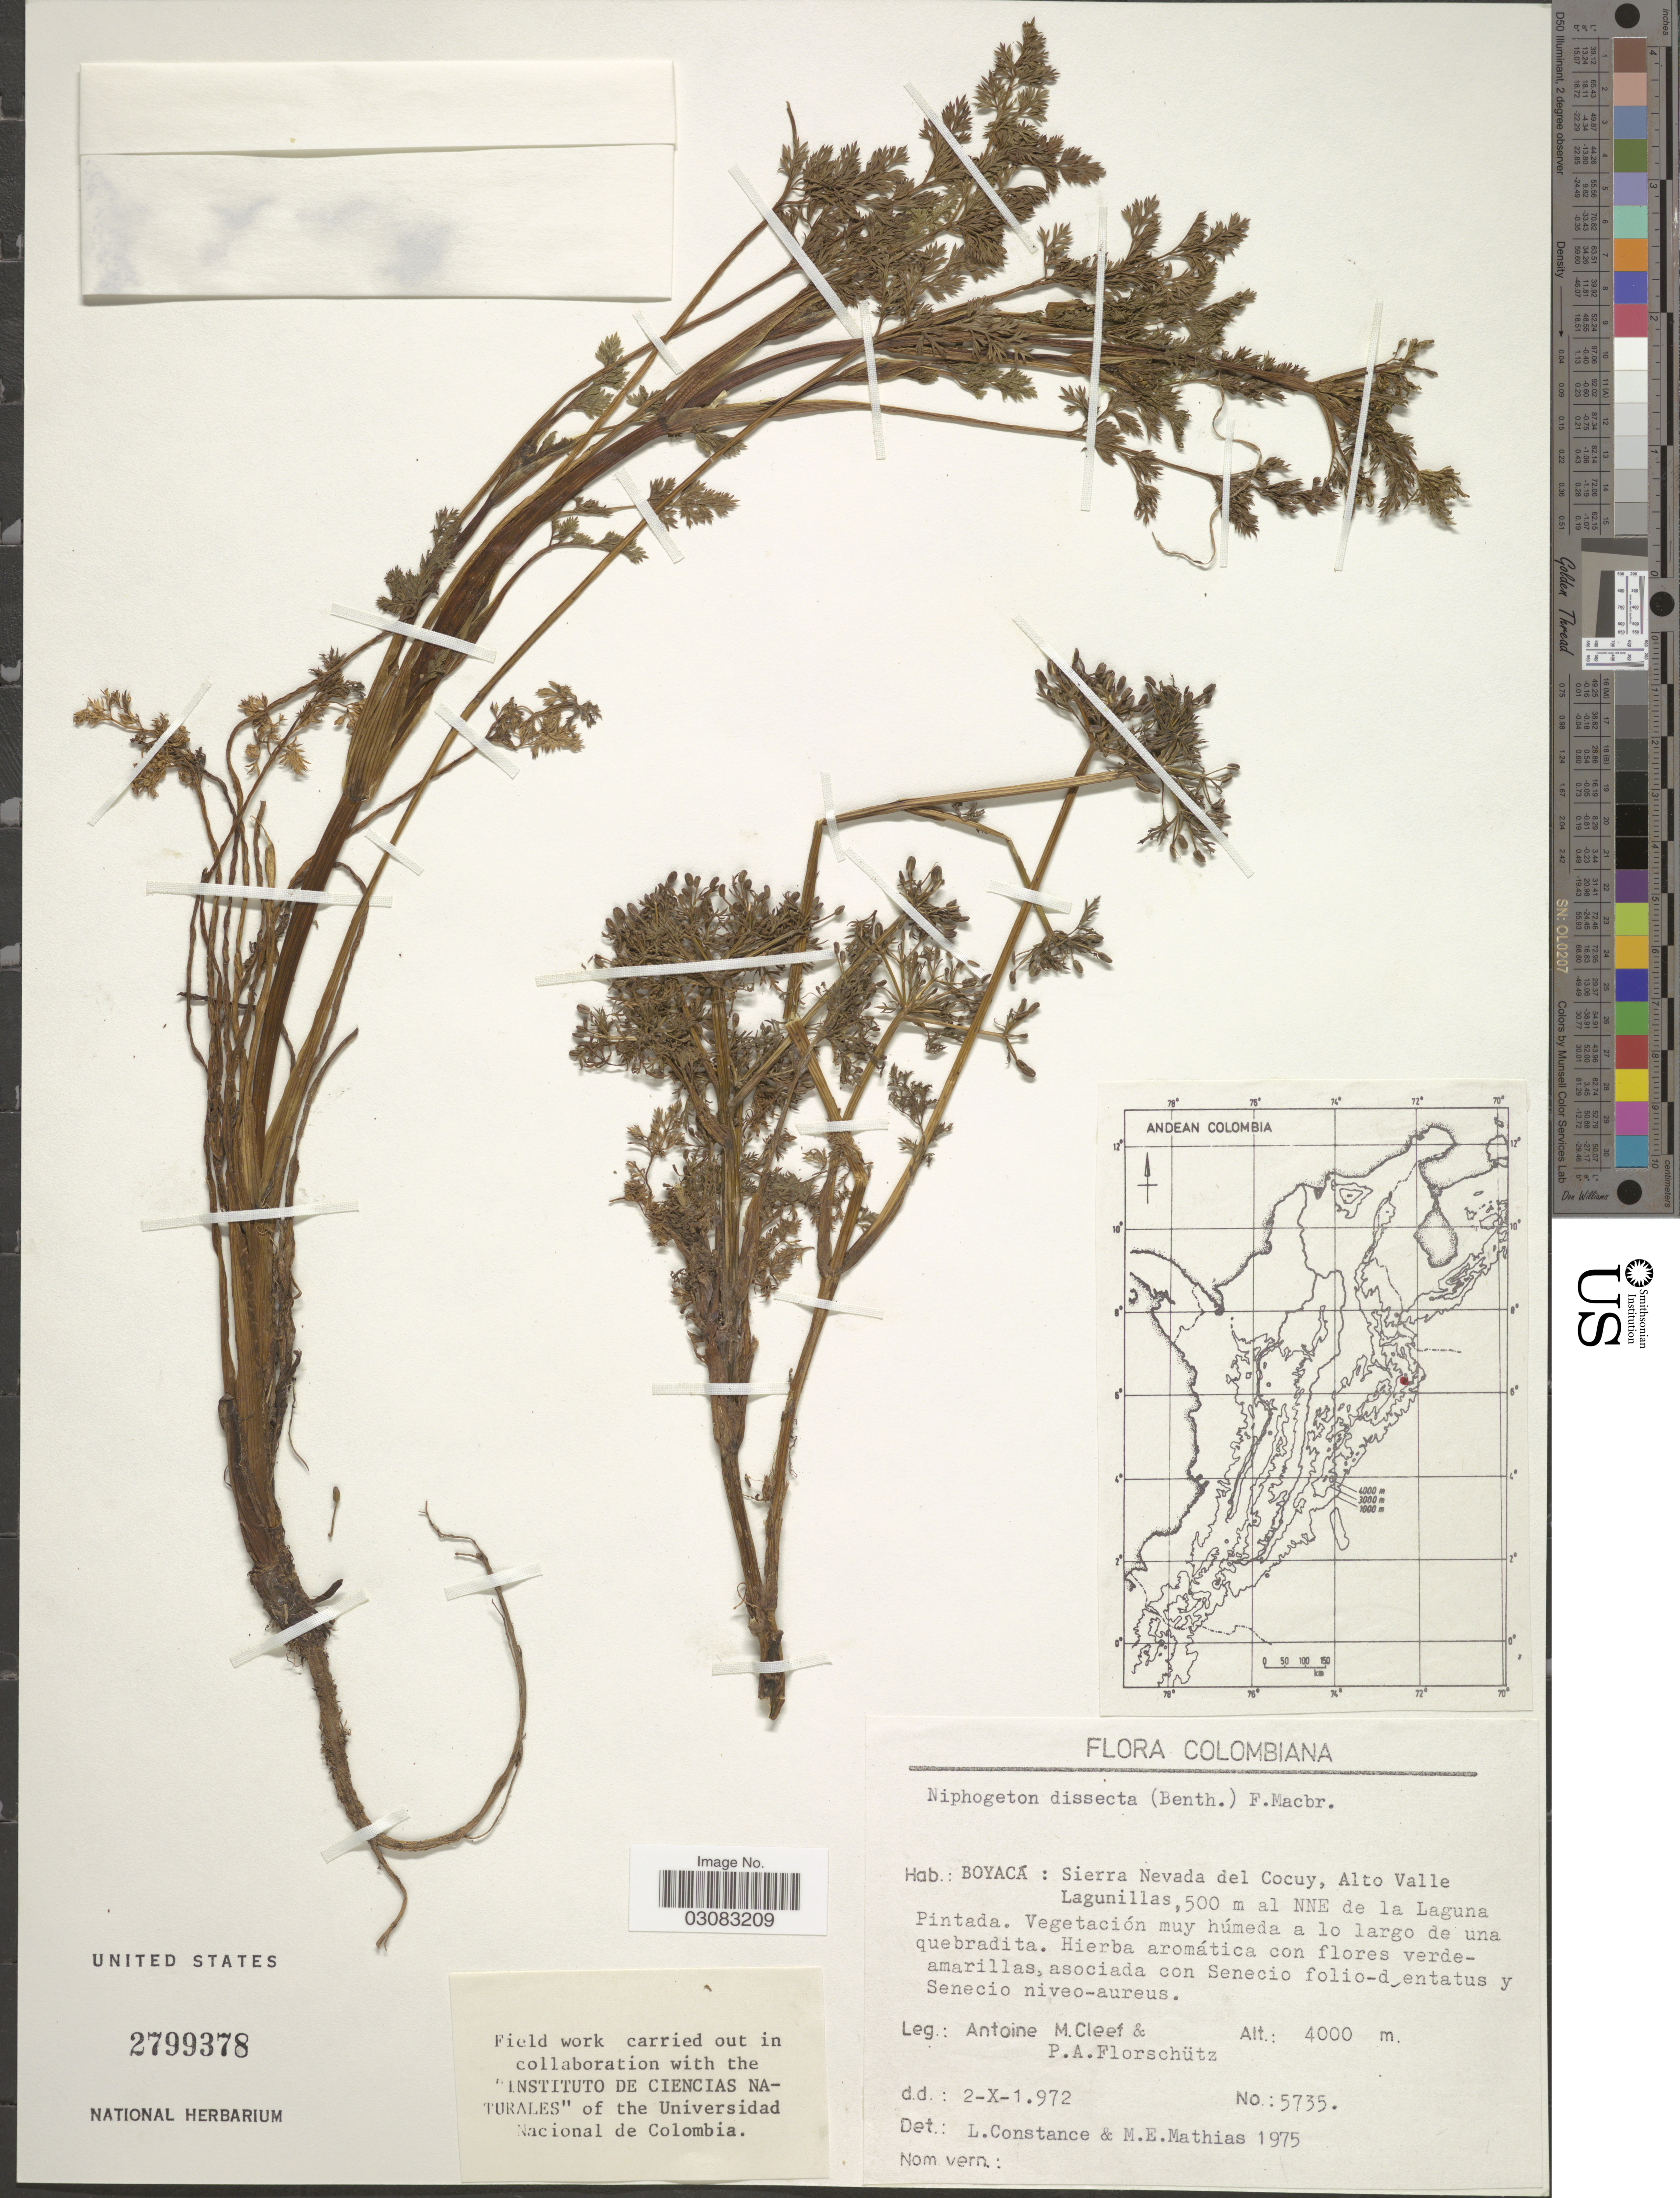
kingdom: Plantae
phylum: Tracheophyta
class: Magnoliopsida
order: Apiales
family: Apiaceae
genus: Niphogeton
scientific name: Niphogeton dissecta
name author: (Benth.) J.F. Macbr.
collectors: A. M. Cleef & P. Florschütz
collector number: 5735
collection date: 1972-10-02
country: Colombia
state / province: Boyacá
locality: Sierra Nevada del Cocuy, Alto Valle Lagunillas, 500 m al NNE de la Laguna Pintada.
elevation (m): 4000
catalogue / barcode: US 2799378